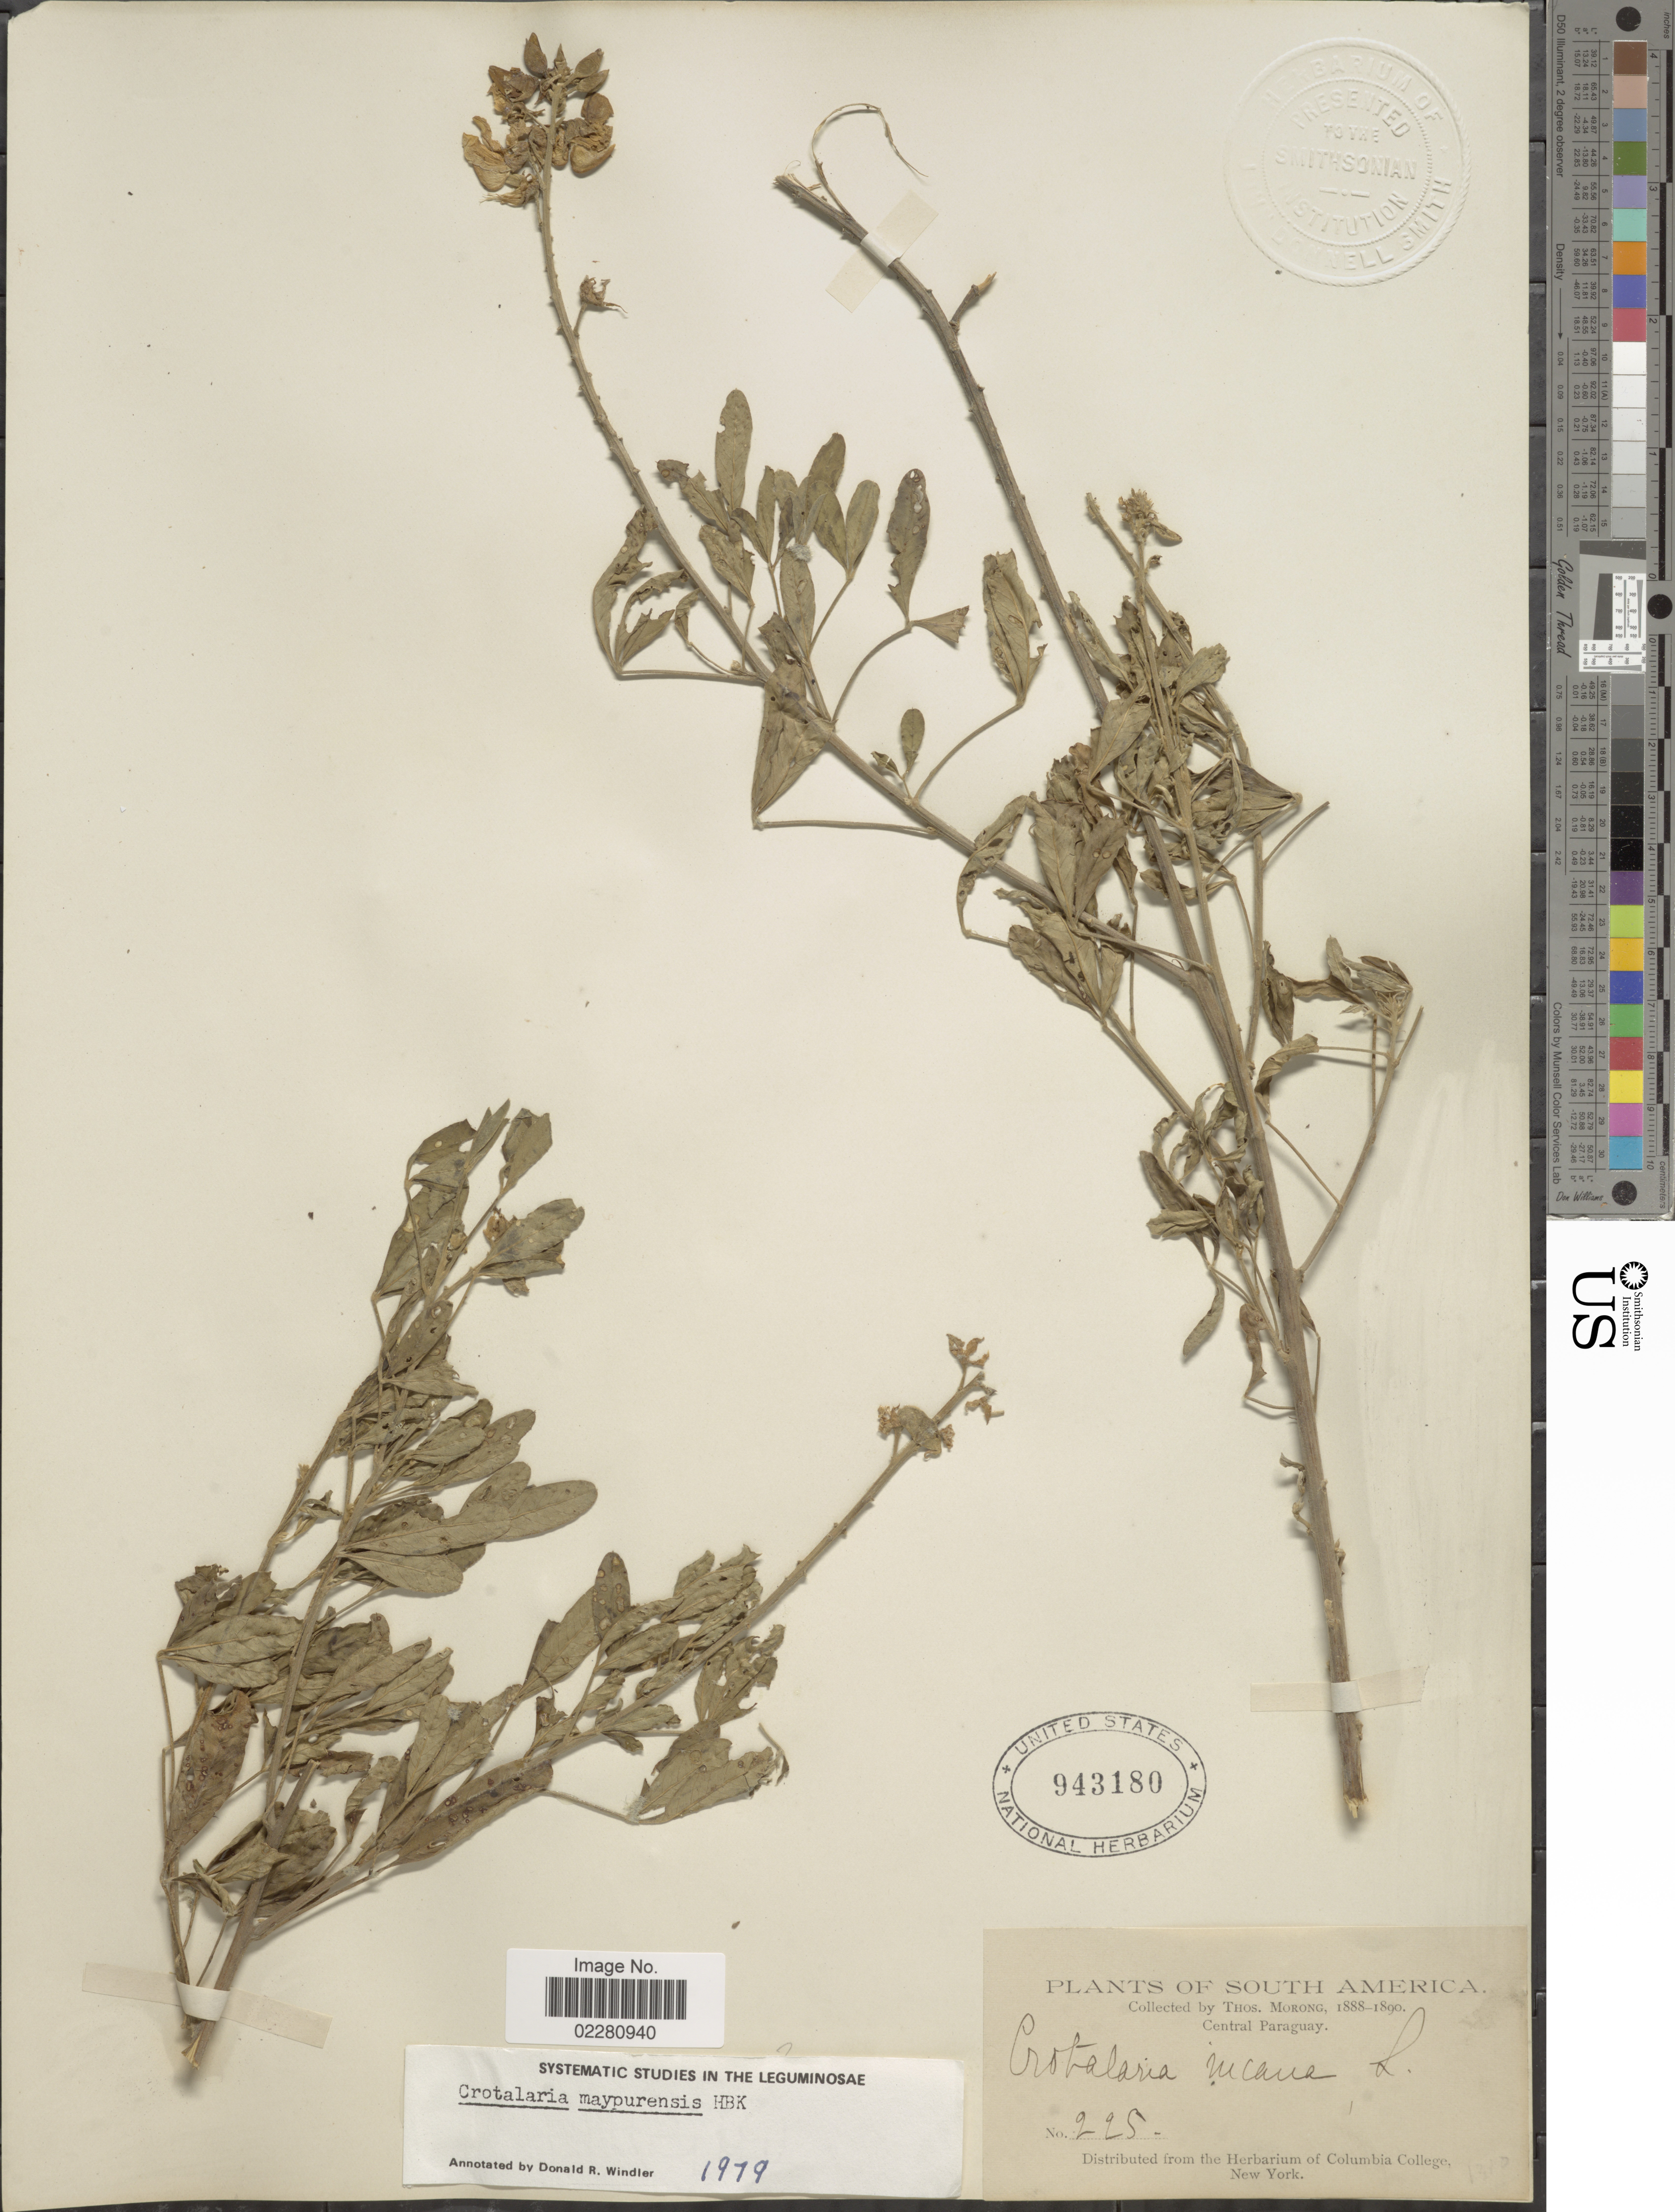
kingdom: Plantae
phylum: Tracheophyta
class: Magnoliopsida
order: Fabales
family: Fabaceae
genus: Crotalaria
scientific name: Crotalaria maypurensis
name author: Kunth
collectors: ex herb. T. Morong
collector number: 225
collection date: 1888/1890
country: Paraguay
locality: Central Paraguay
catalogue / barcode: US 943180